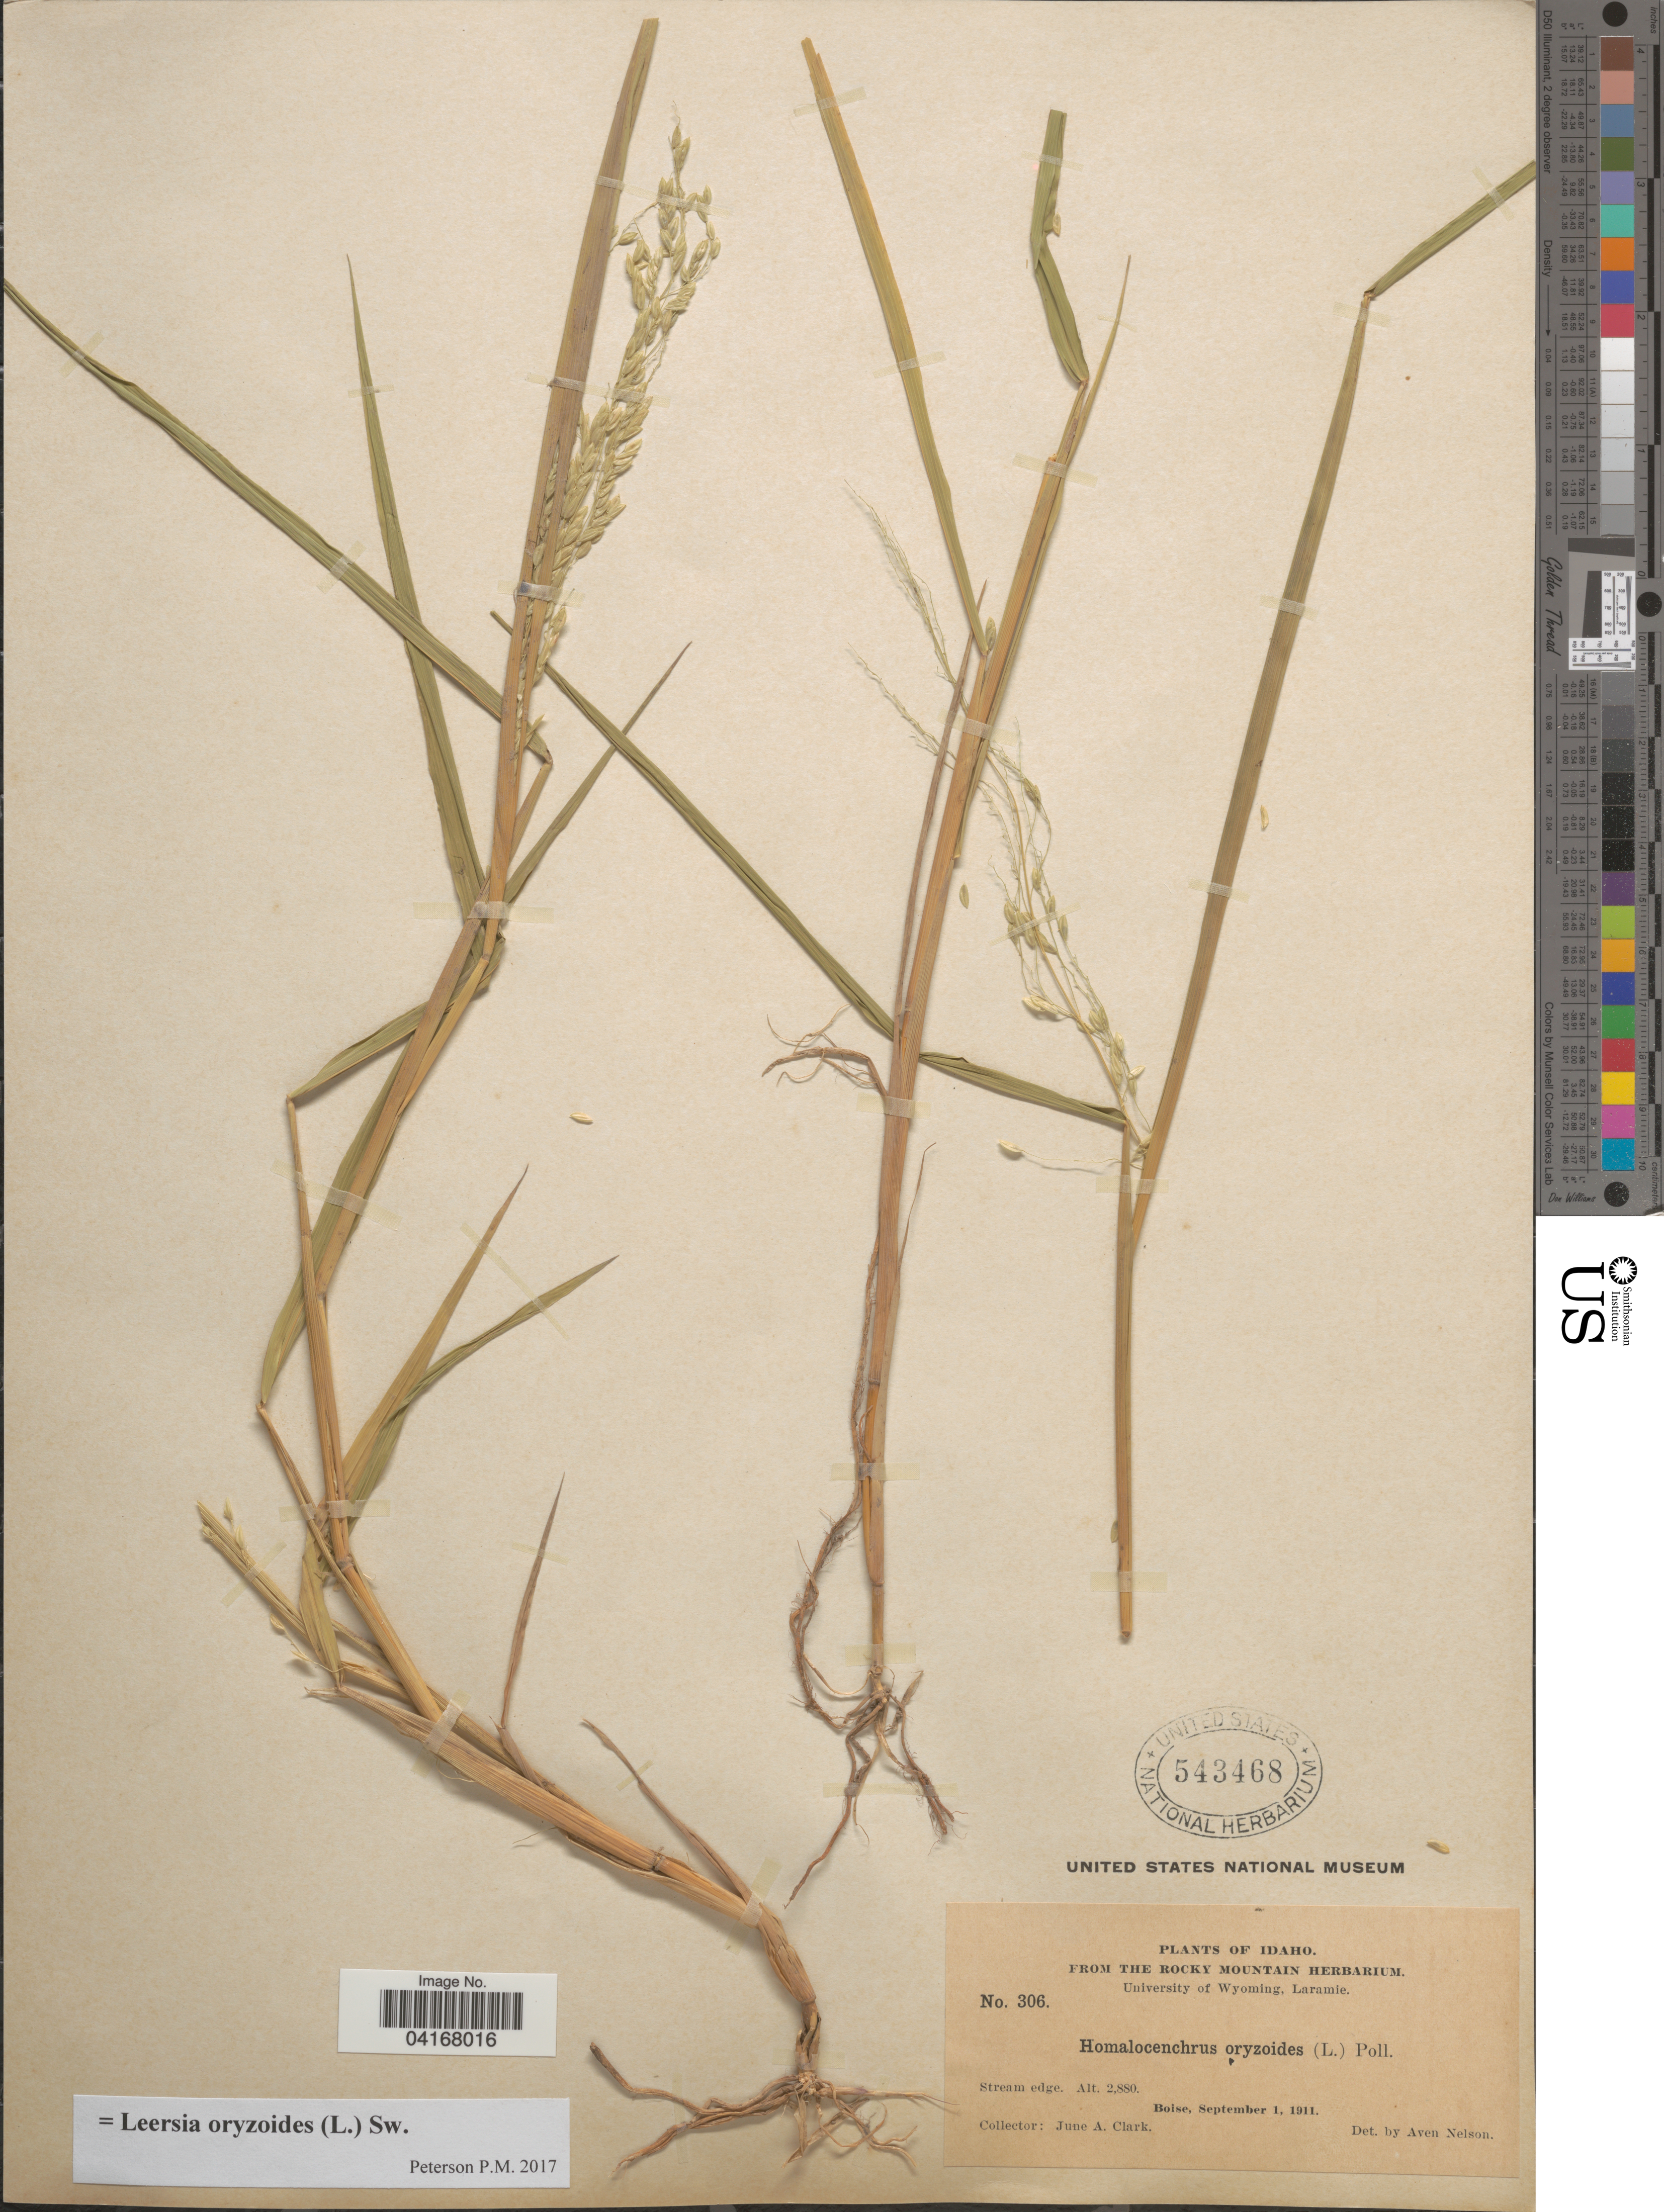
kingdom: Plantae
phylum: Tracheophyta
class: Liliopsida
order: Poales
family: Poaceae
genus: Leersia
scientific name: Leersia oryzoides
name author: (L.) Sw.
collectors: J. A. Clark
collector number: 306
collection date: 1911-09-01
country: United States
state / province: Idaho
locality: Boise.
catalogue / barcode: US 543468